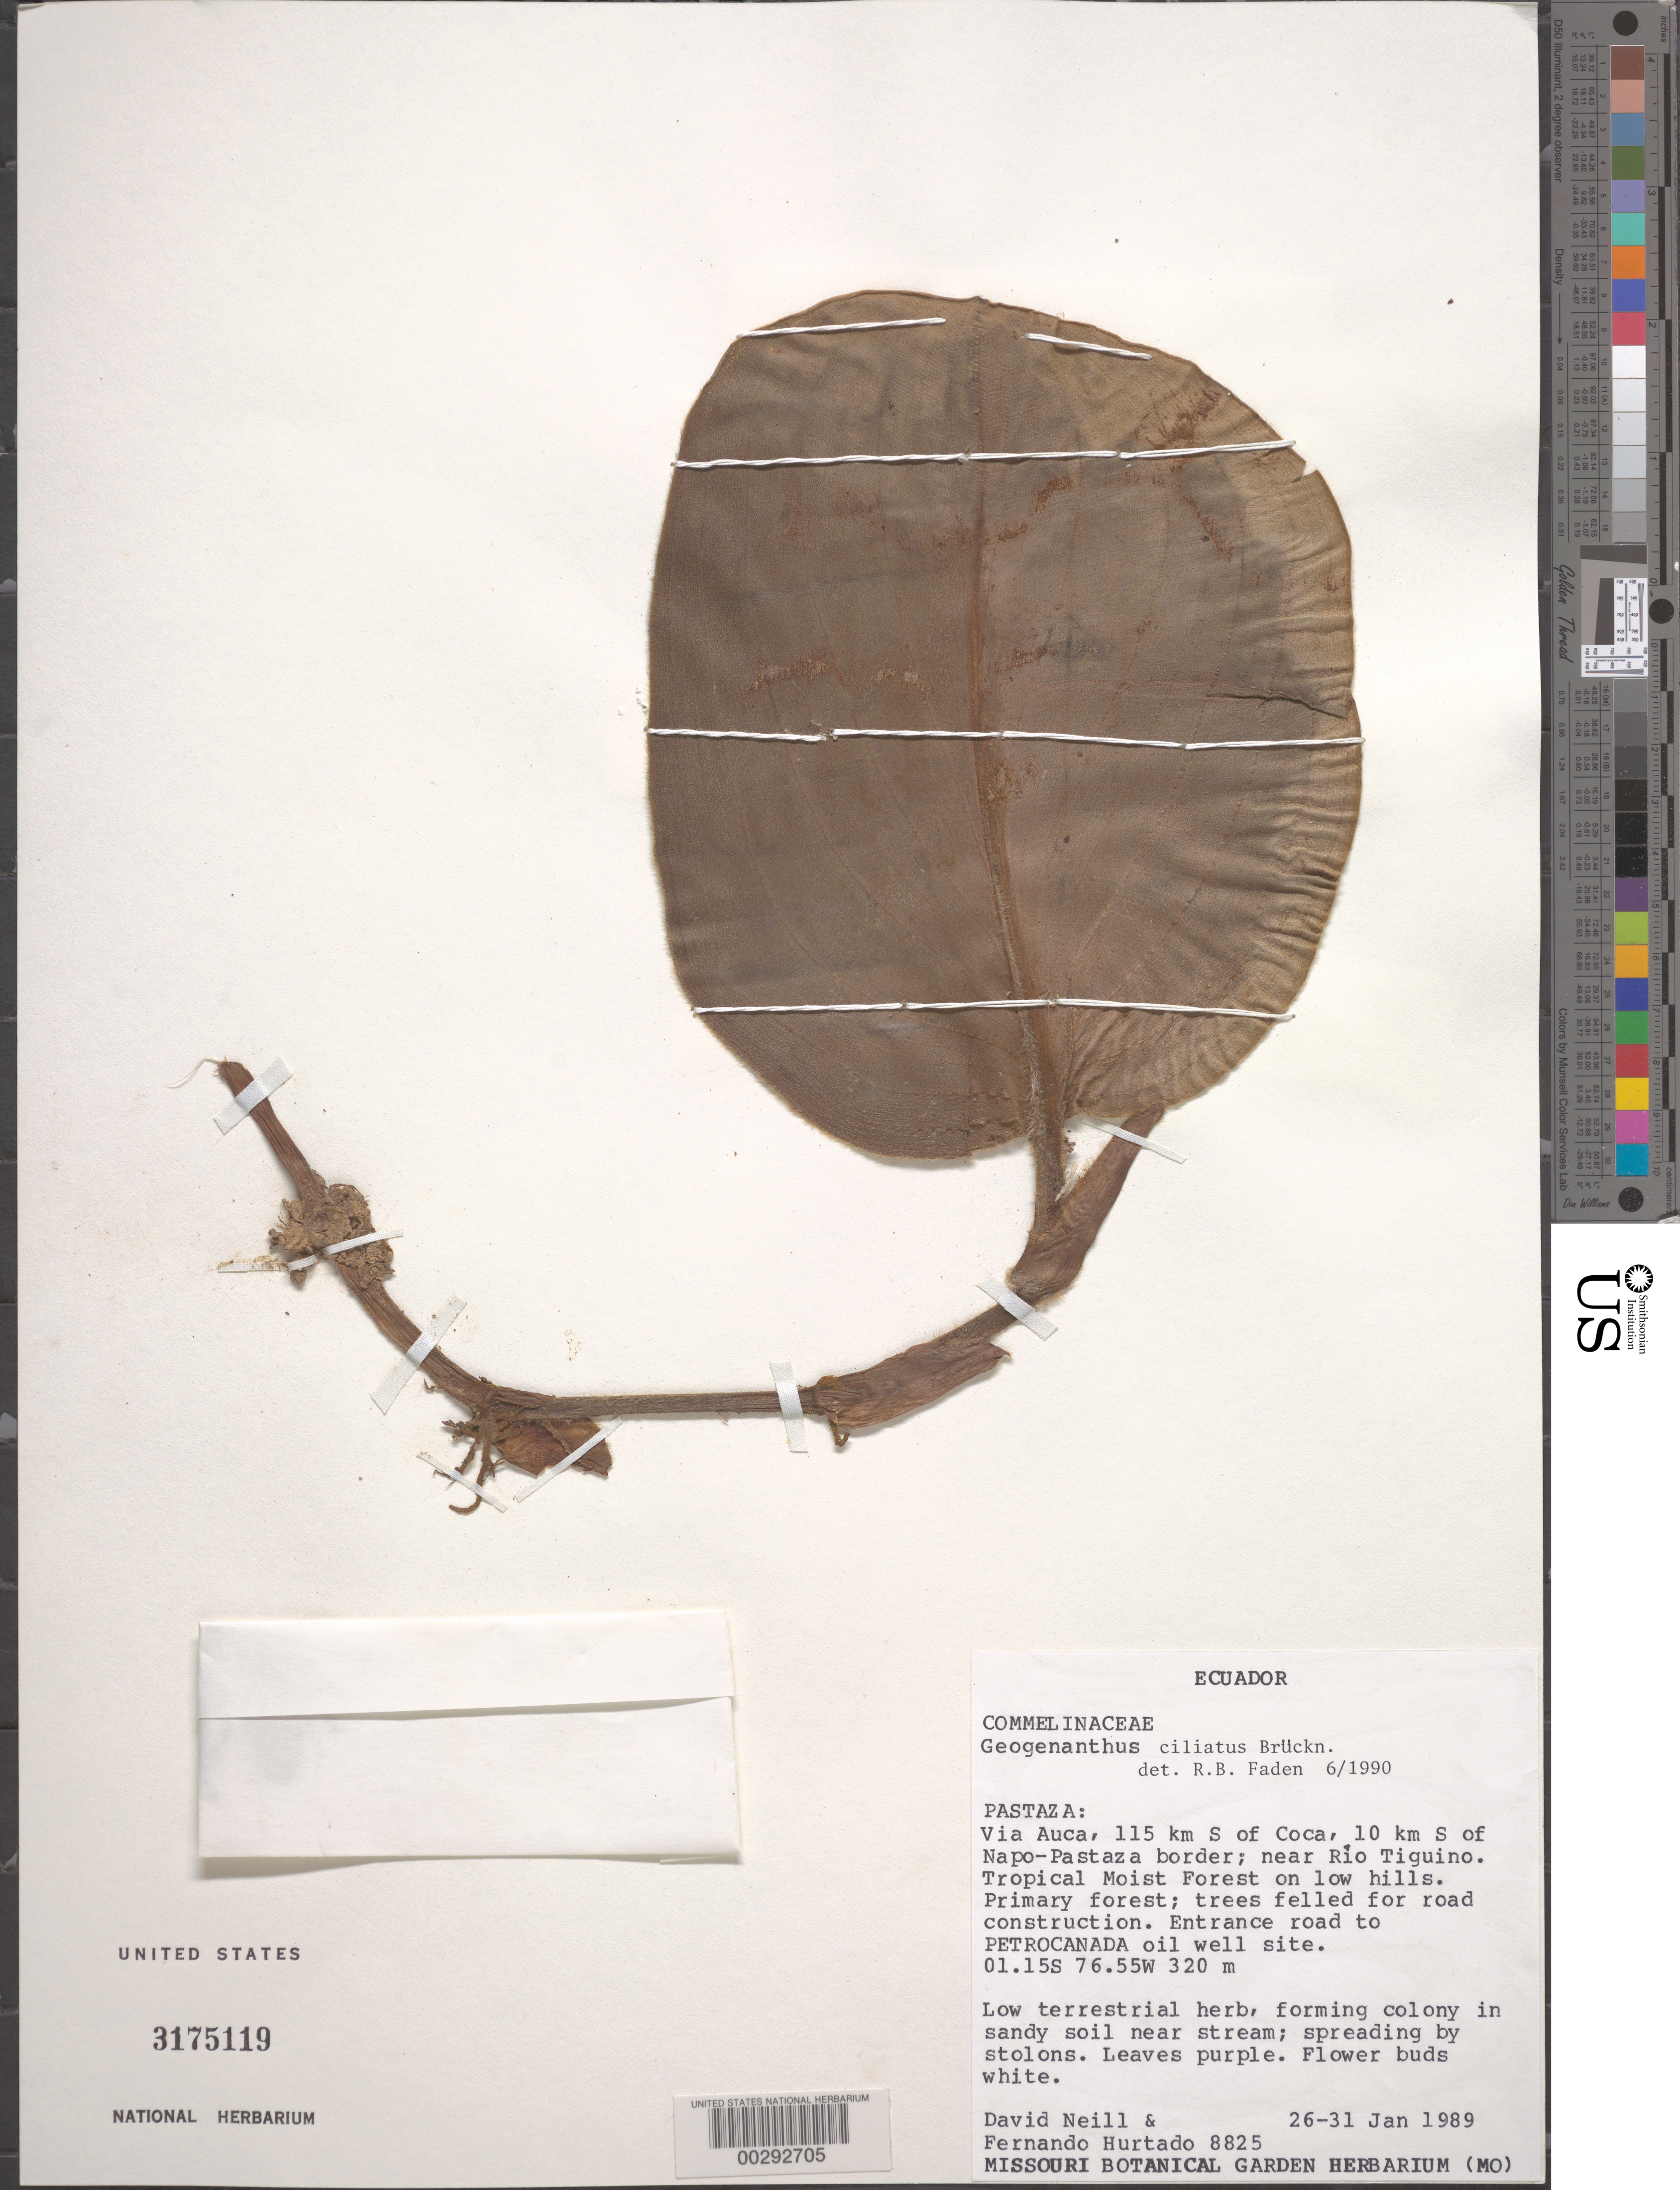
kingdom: Plantae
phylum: Tracheophyta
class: Liliopsida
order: Commelinales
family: Commelinaceae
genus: Geogenanthus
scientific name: Geogenanthus ciliatus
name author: G. Brückn.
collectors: D. A. Neill & F. Hurtado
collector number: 8825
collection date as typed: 26 Jan 1989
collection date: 1989-01-26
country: Ecuador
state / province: Pastaza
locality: Via auca, S of coca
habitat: In sandy soil near stream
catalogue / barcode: US 3175119